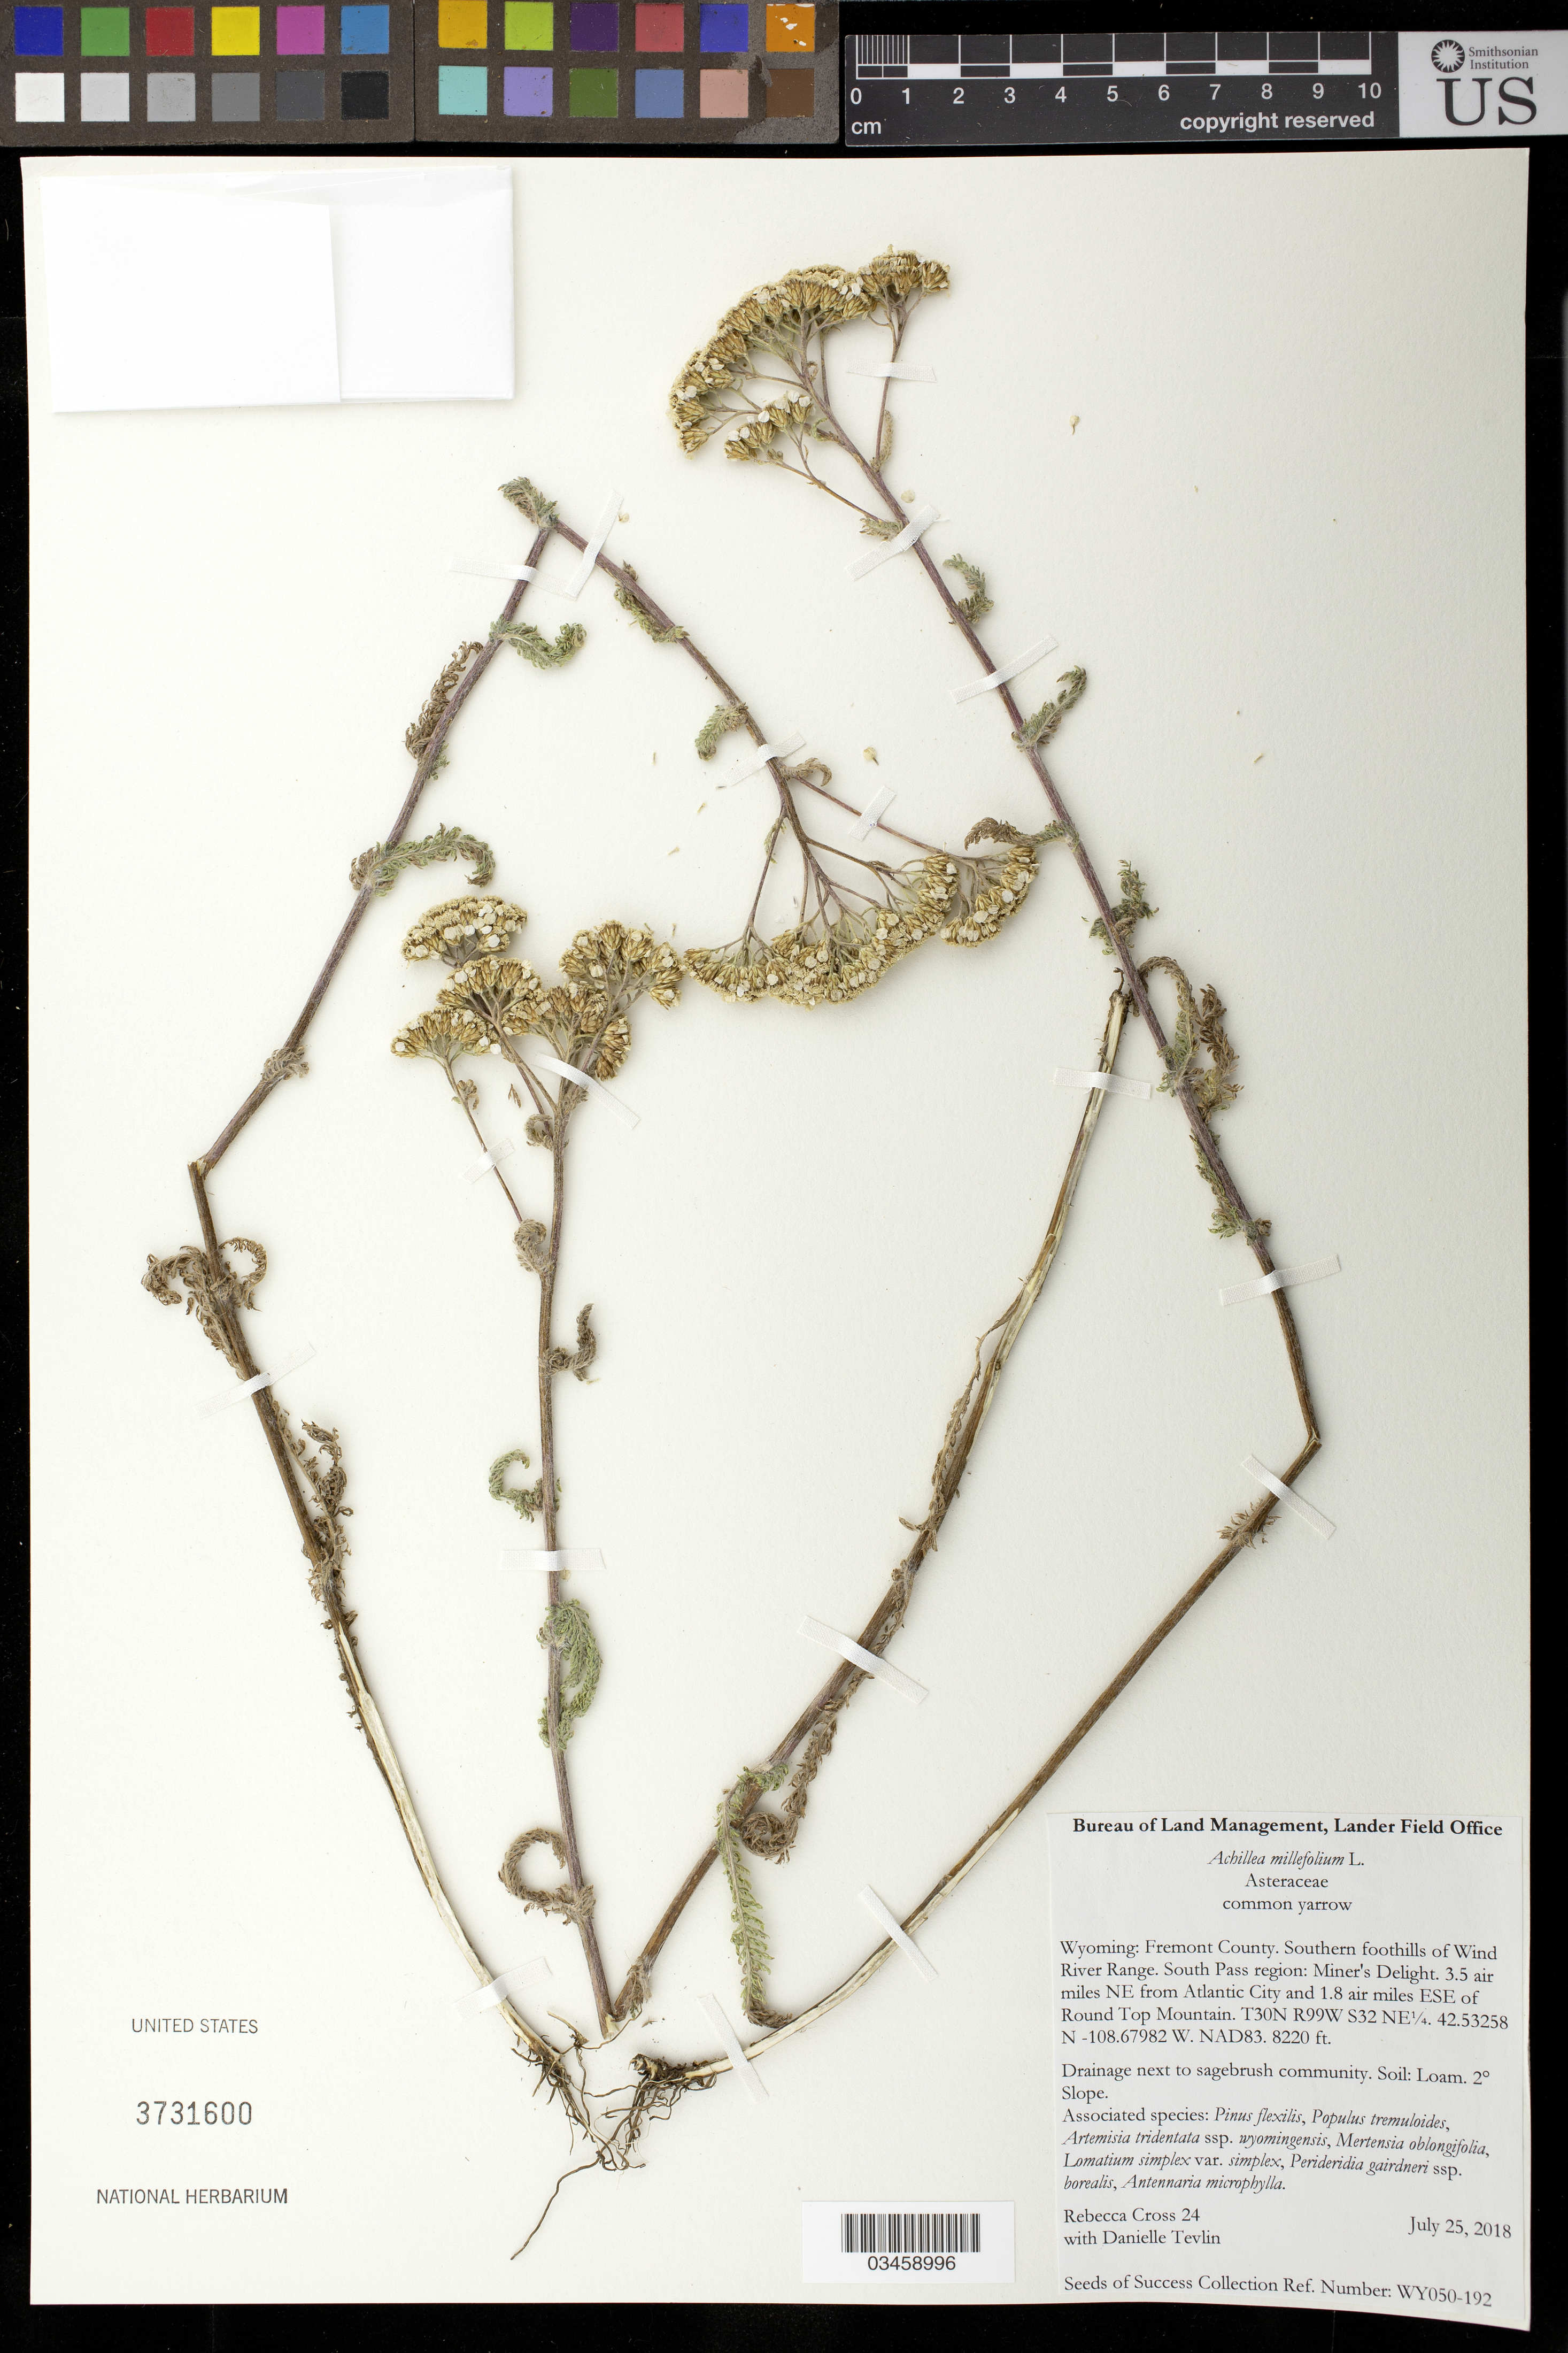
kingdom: Plantae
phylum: Tracheophyta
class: Magnoliopsida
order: Asterales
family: Asteraceae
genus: Achillea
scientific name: Achillea millefolium 'Fire King'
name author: L.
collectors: R. Cross & D. Tevlin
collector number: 24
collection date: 2018-07-25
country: United States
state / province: Wyoming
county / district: Fremont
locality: Wind River Range, South Pass region, Miner's Delight. 3.5 air mi. NE from Atlantic City and 1.8 air mi.ESE of Round Top Mt. T30N R99W S32 NE1/4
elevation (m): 2505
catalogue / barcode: US 3731600